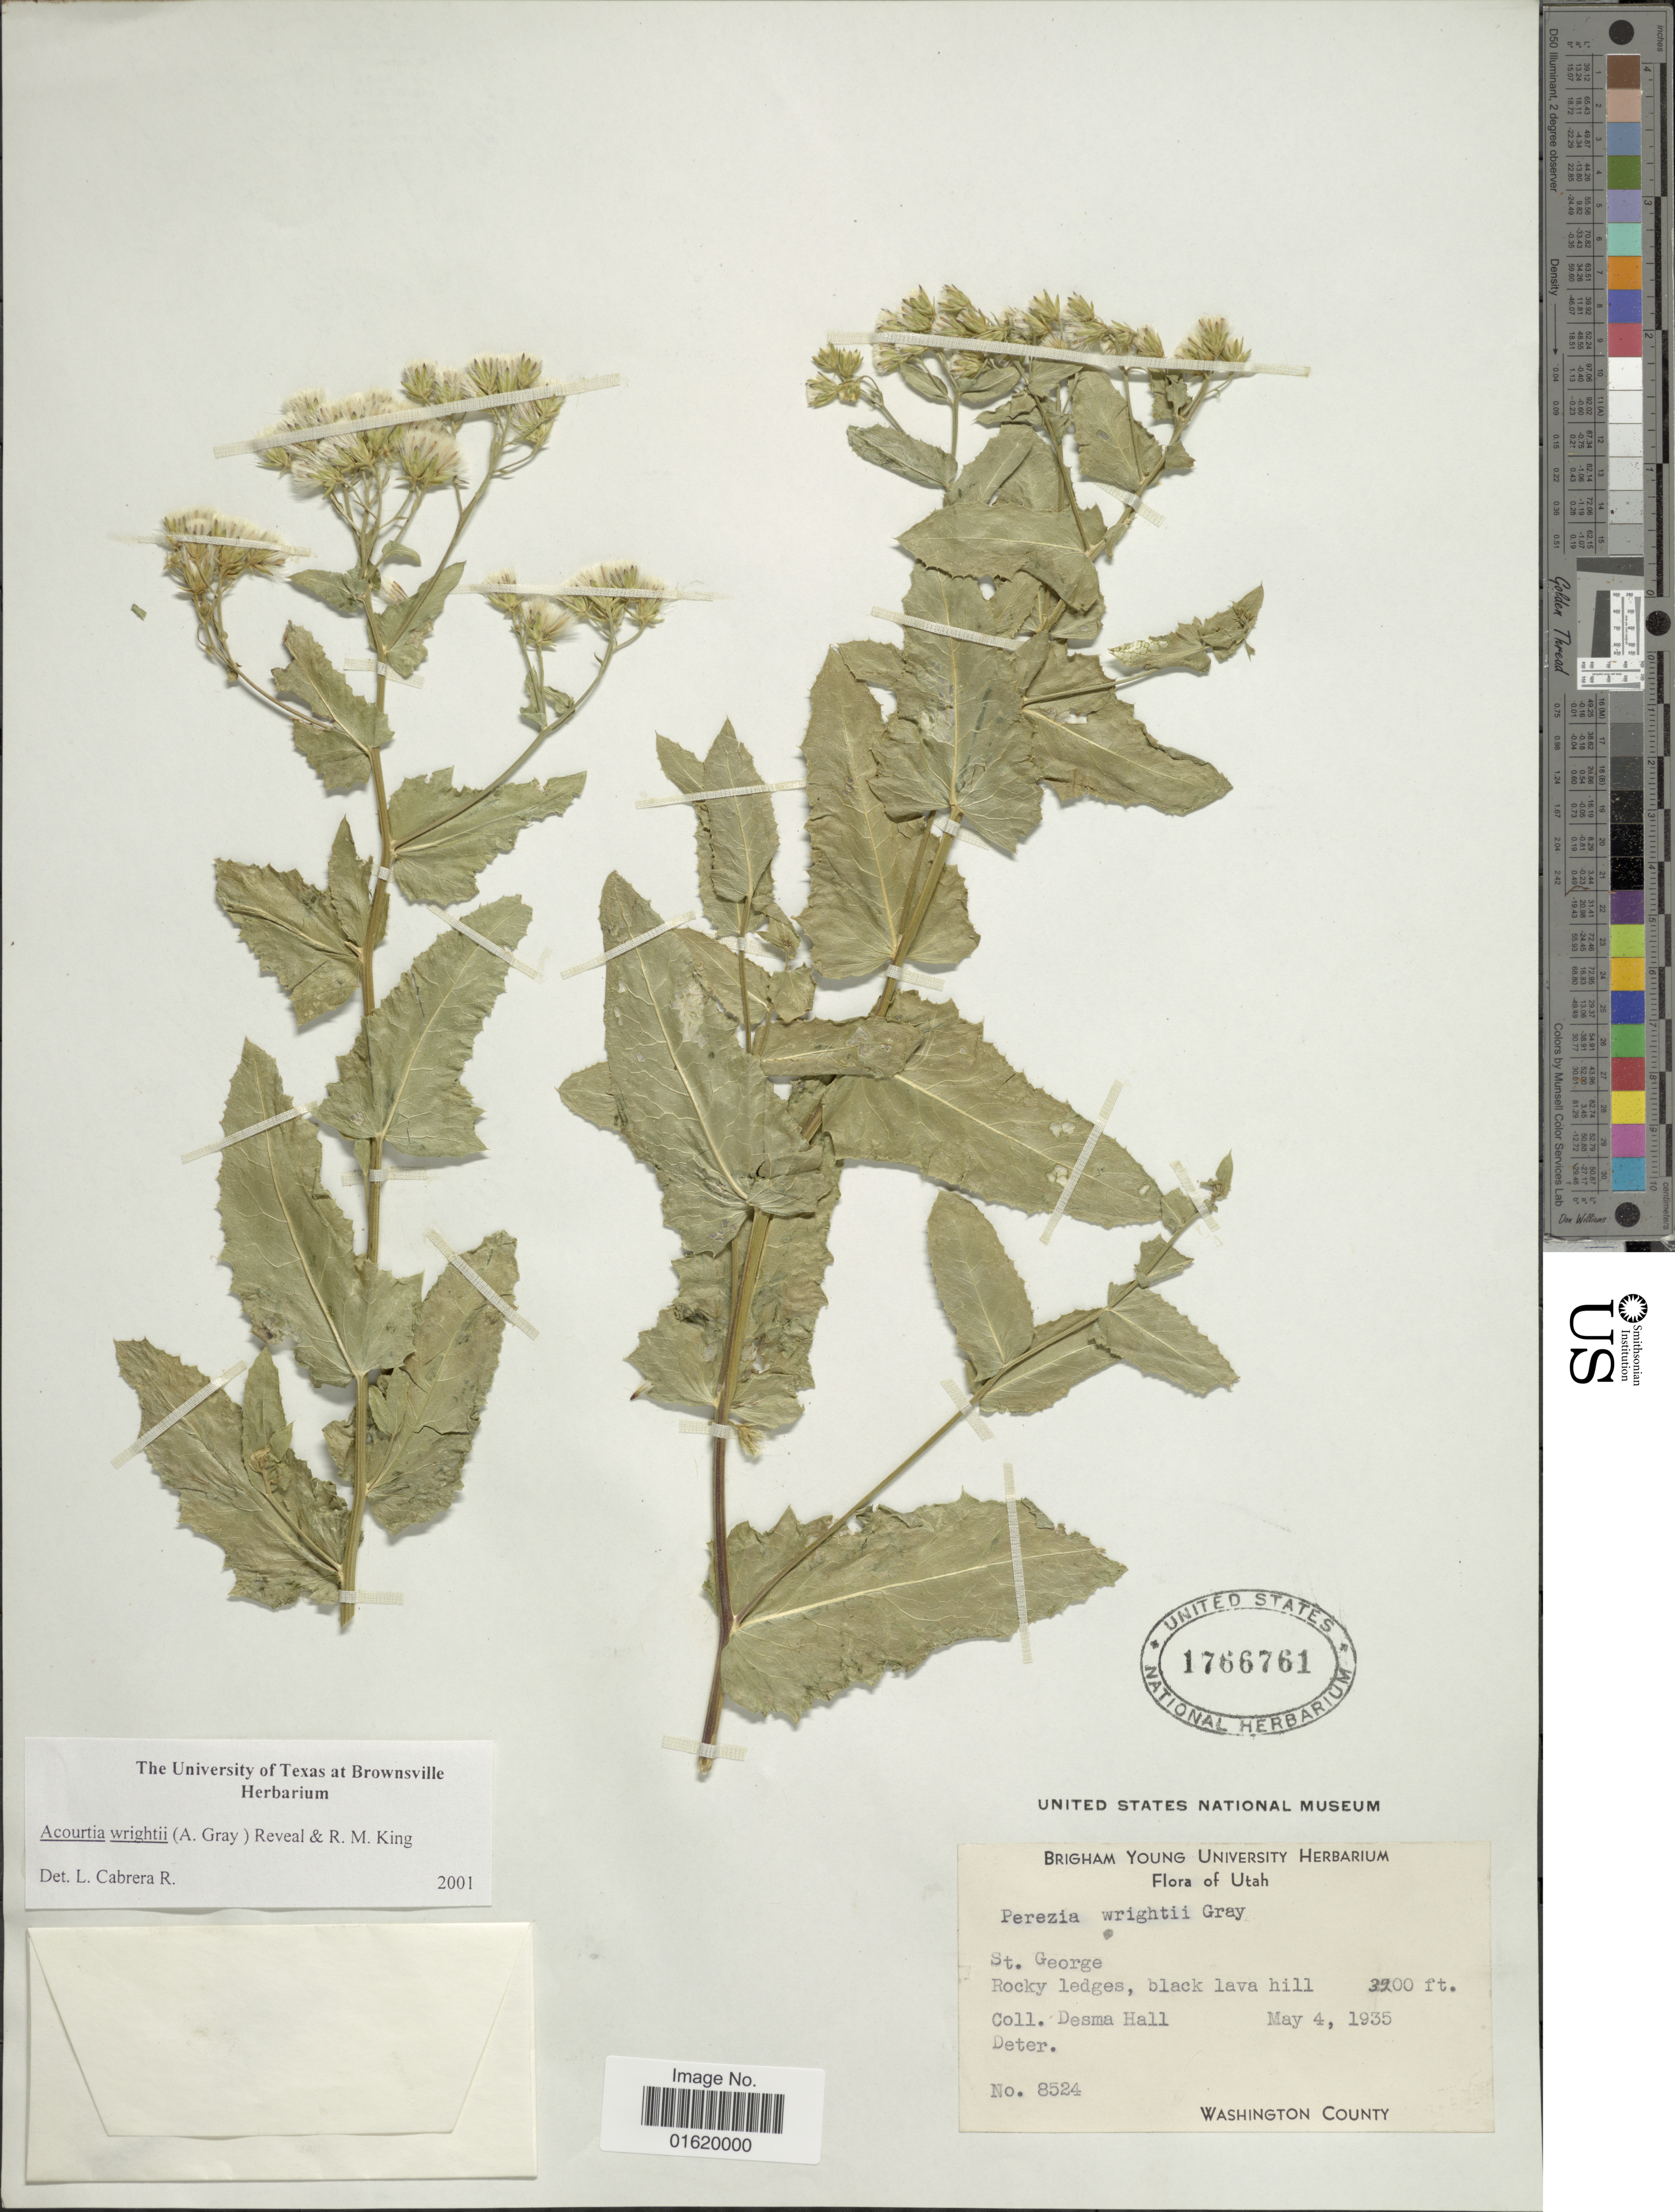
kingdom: Plantae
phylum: Tracheophyta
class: Magnoliopsida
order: Asterales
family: Asteraceae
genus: Acourtia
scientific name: Acourtia wrightii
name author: (A. Gray) Reveal & R.M. King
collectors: D. Hall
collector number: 8524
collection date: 1935-05-04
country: United States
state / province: Utah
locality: St. George, rocky ledges, black lava hill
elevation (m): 975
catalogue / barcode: US 1766761